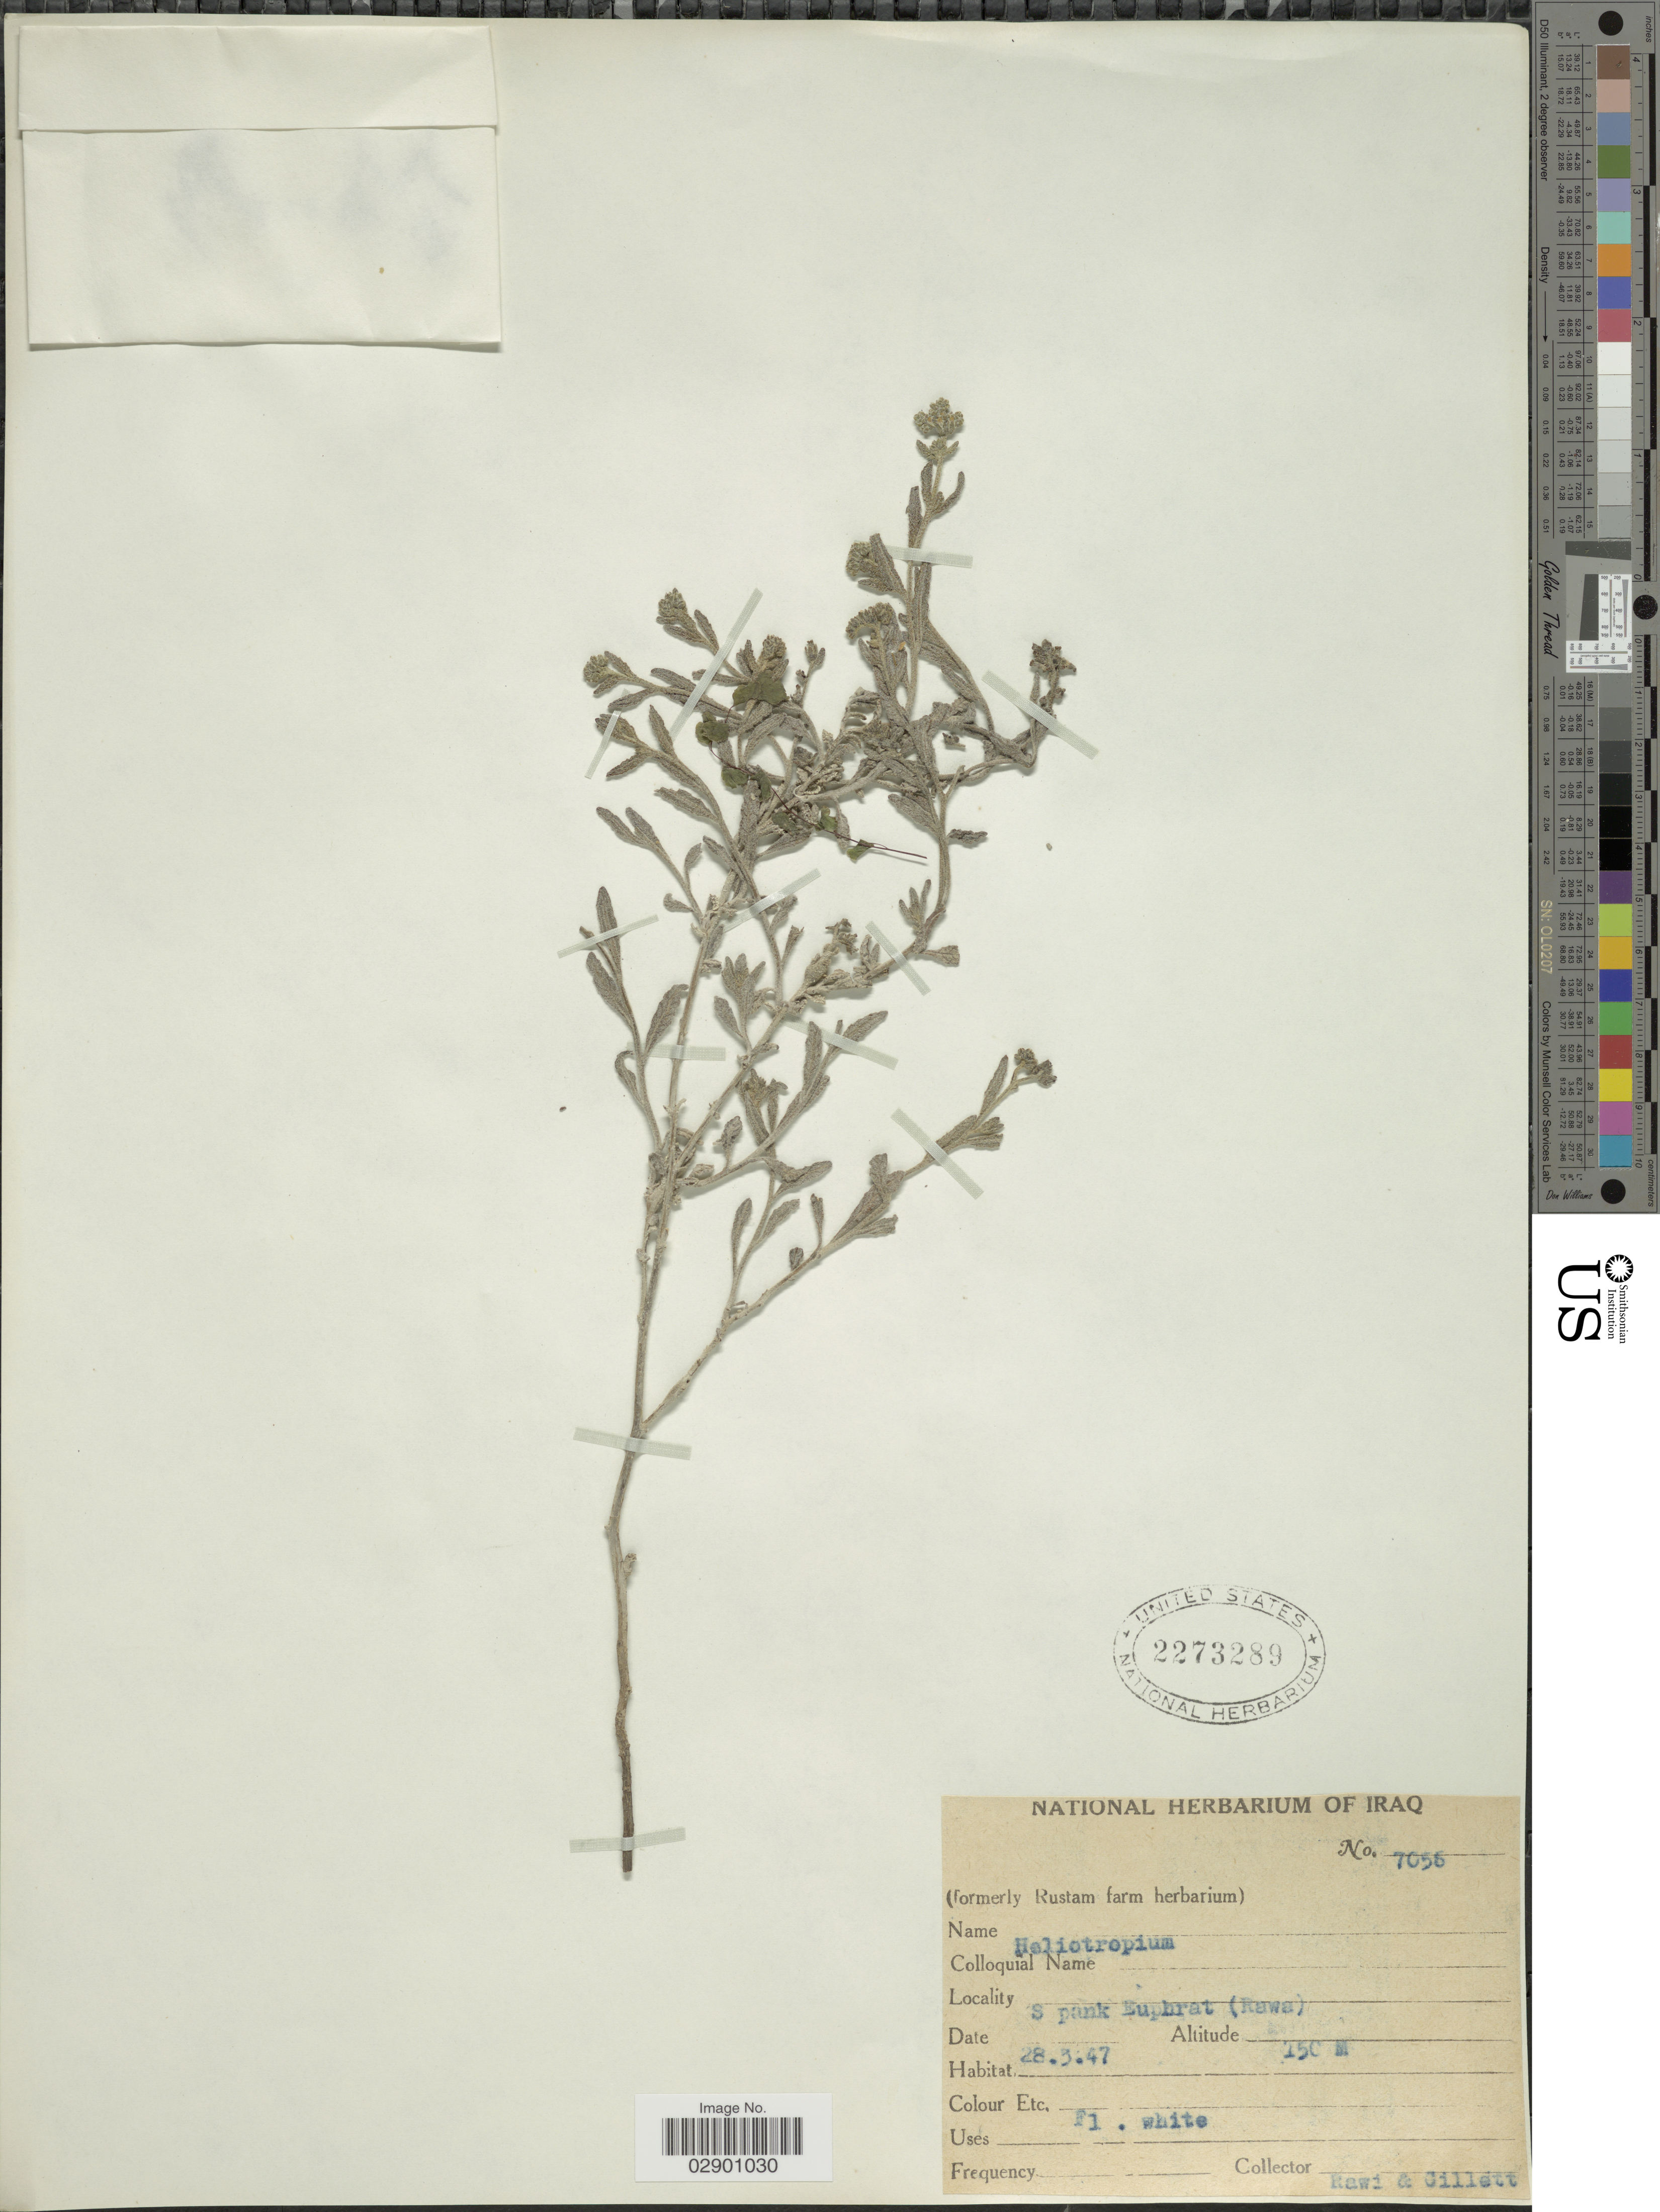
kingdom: Plantae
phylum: Tracheophyta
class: Magnoliopsida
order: Boraginales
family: Heliotropiaceae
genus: Heliotropium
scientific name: Heliotropium sp.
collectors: -. Rawi & Gillett, --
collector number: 7056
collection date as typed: Transcribed d/m/y: 28/3/47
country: Iraq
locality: S pank Euphrat (Rawa).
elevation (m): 150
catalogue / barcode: US 2273289